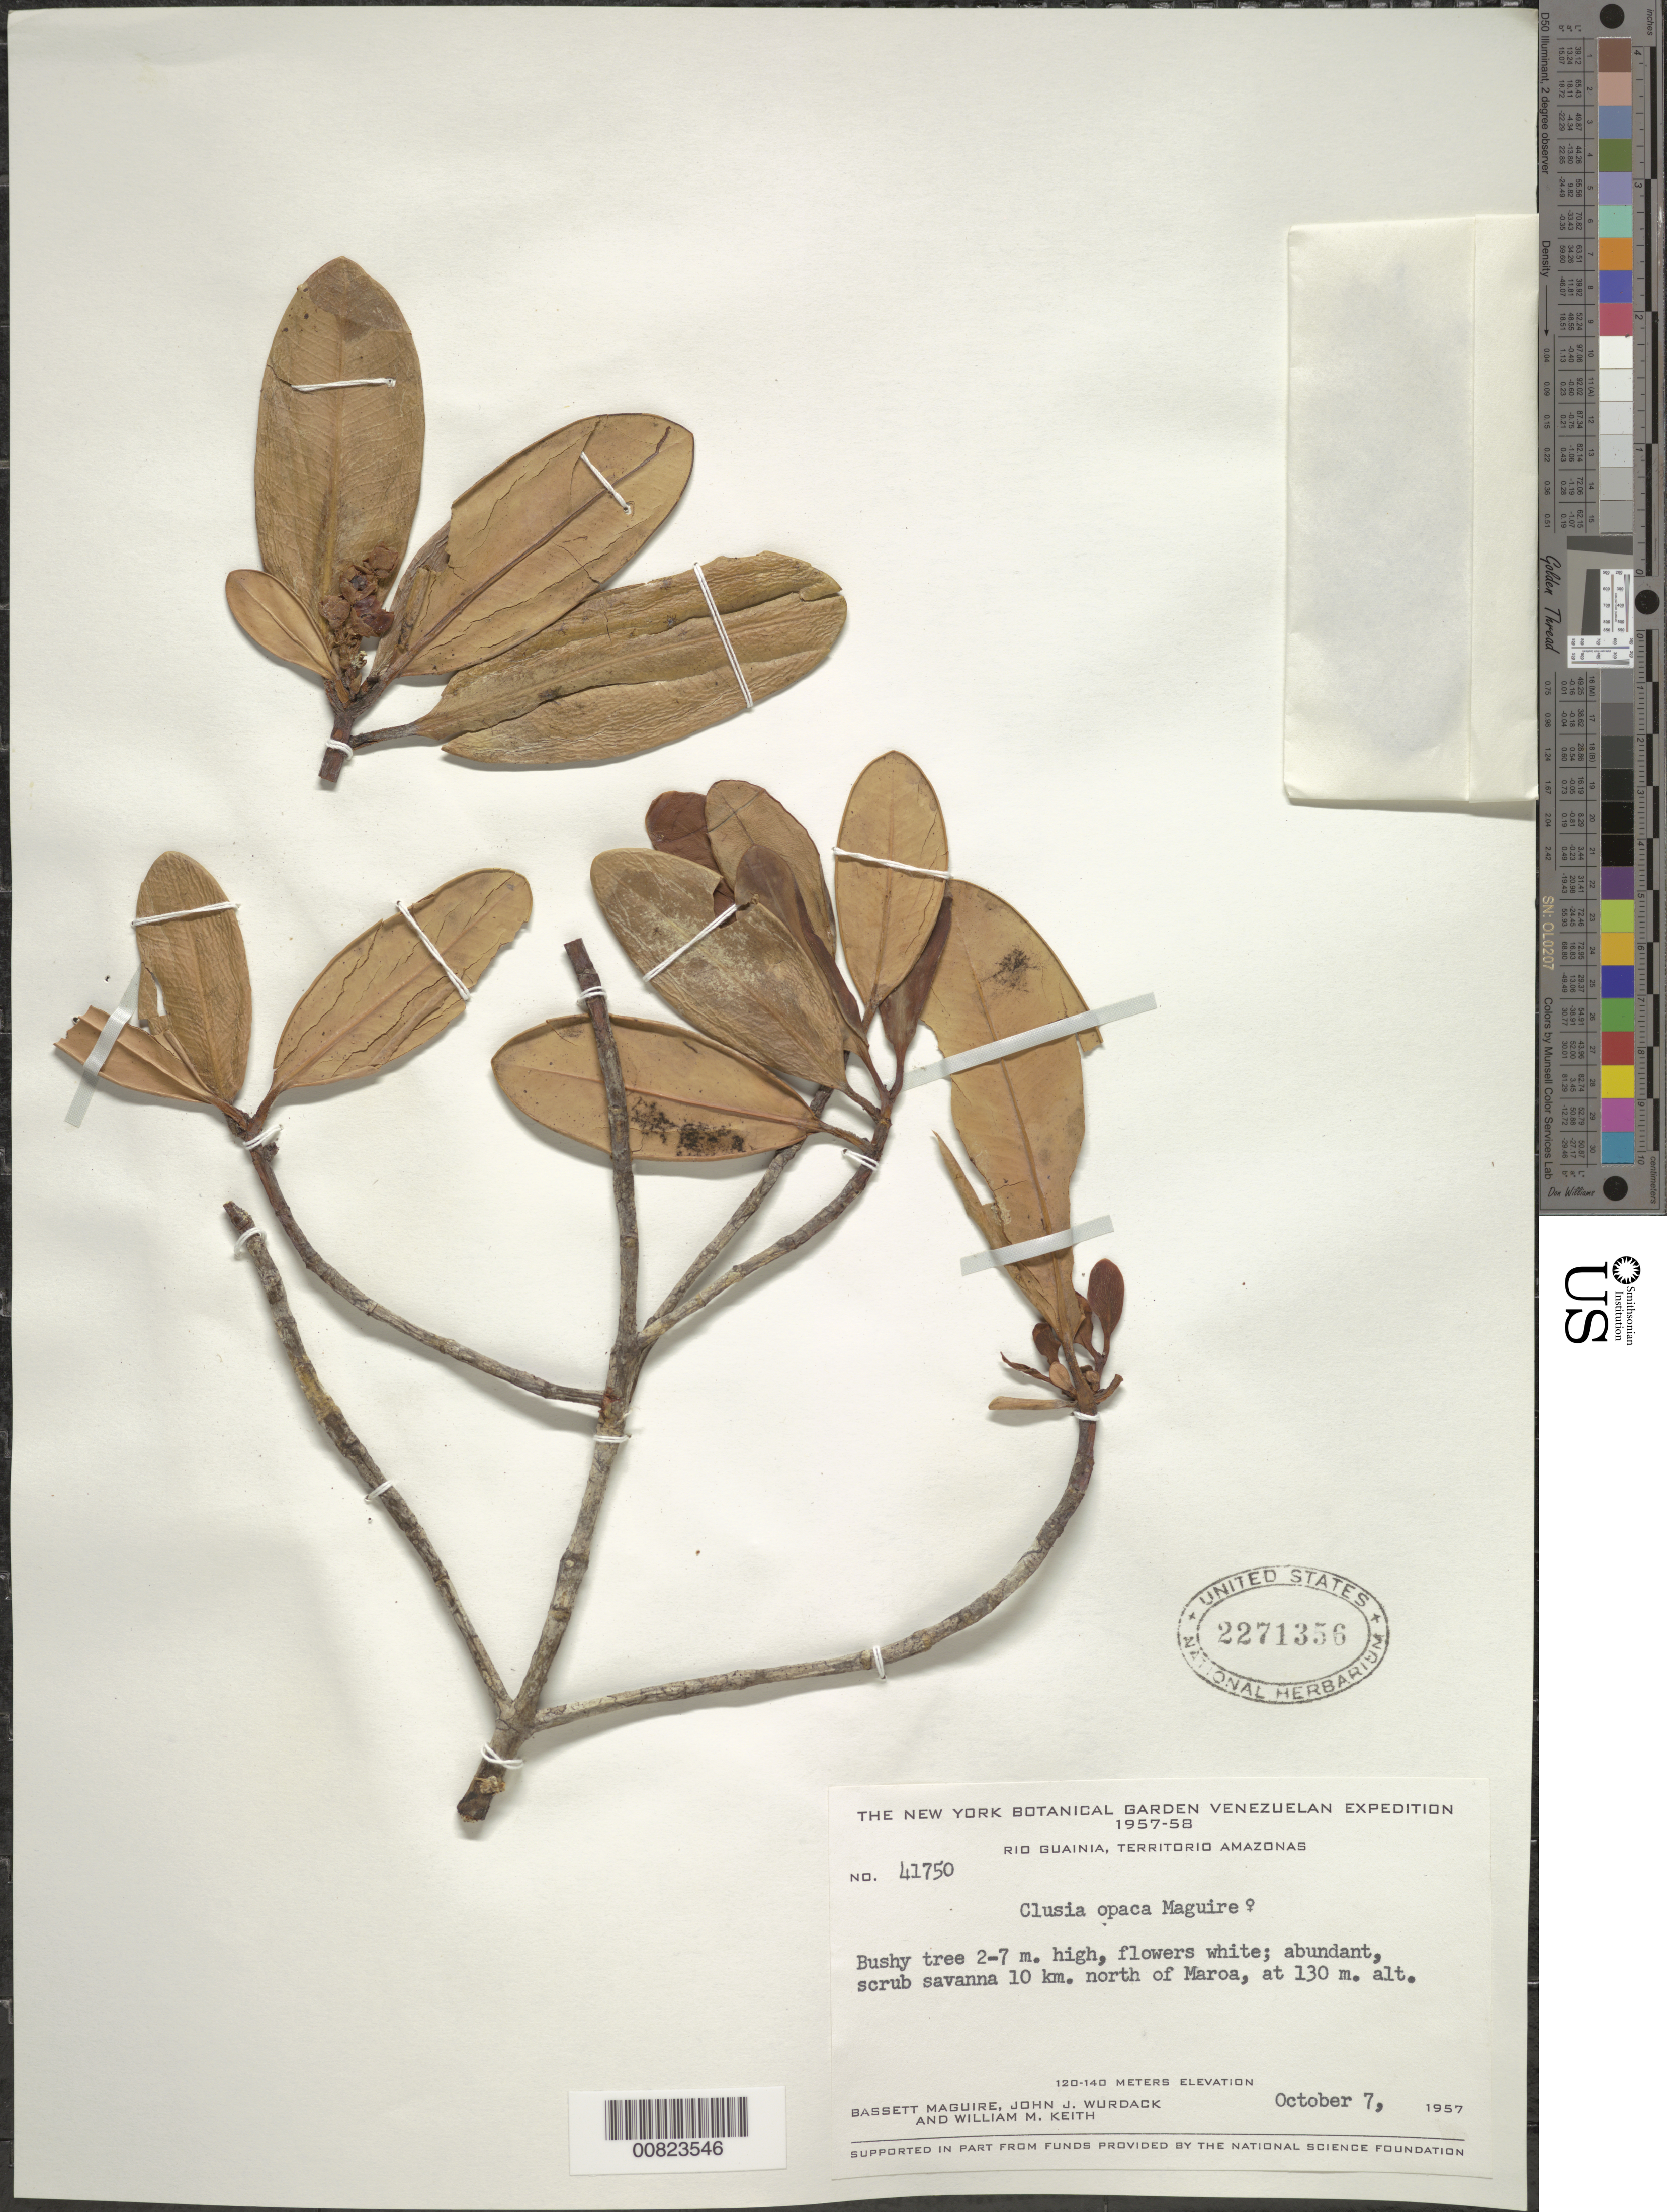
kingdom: Plantae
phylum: Tracheophyta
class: Magnoliopsida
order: Malpighiales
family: Clusiaceae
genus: Clusia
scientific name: Clusia opaca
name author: Maguire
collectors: B. Maguire, J. J. Wurdack & W. Keith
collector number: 41750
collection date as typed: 7-Oct-57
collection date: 1957-10-07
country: Venezuela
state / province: Amazonas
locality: Río Guainía, 10 km N of Maroa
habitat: Scrub savanna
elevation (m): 120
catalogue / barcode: US 2271356